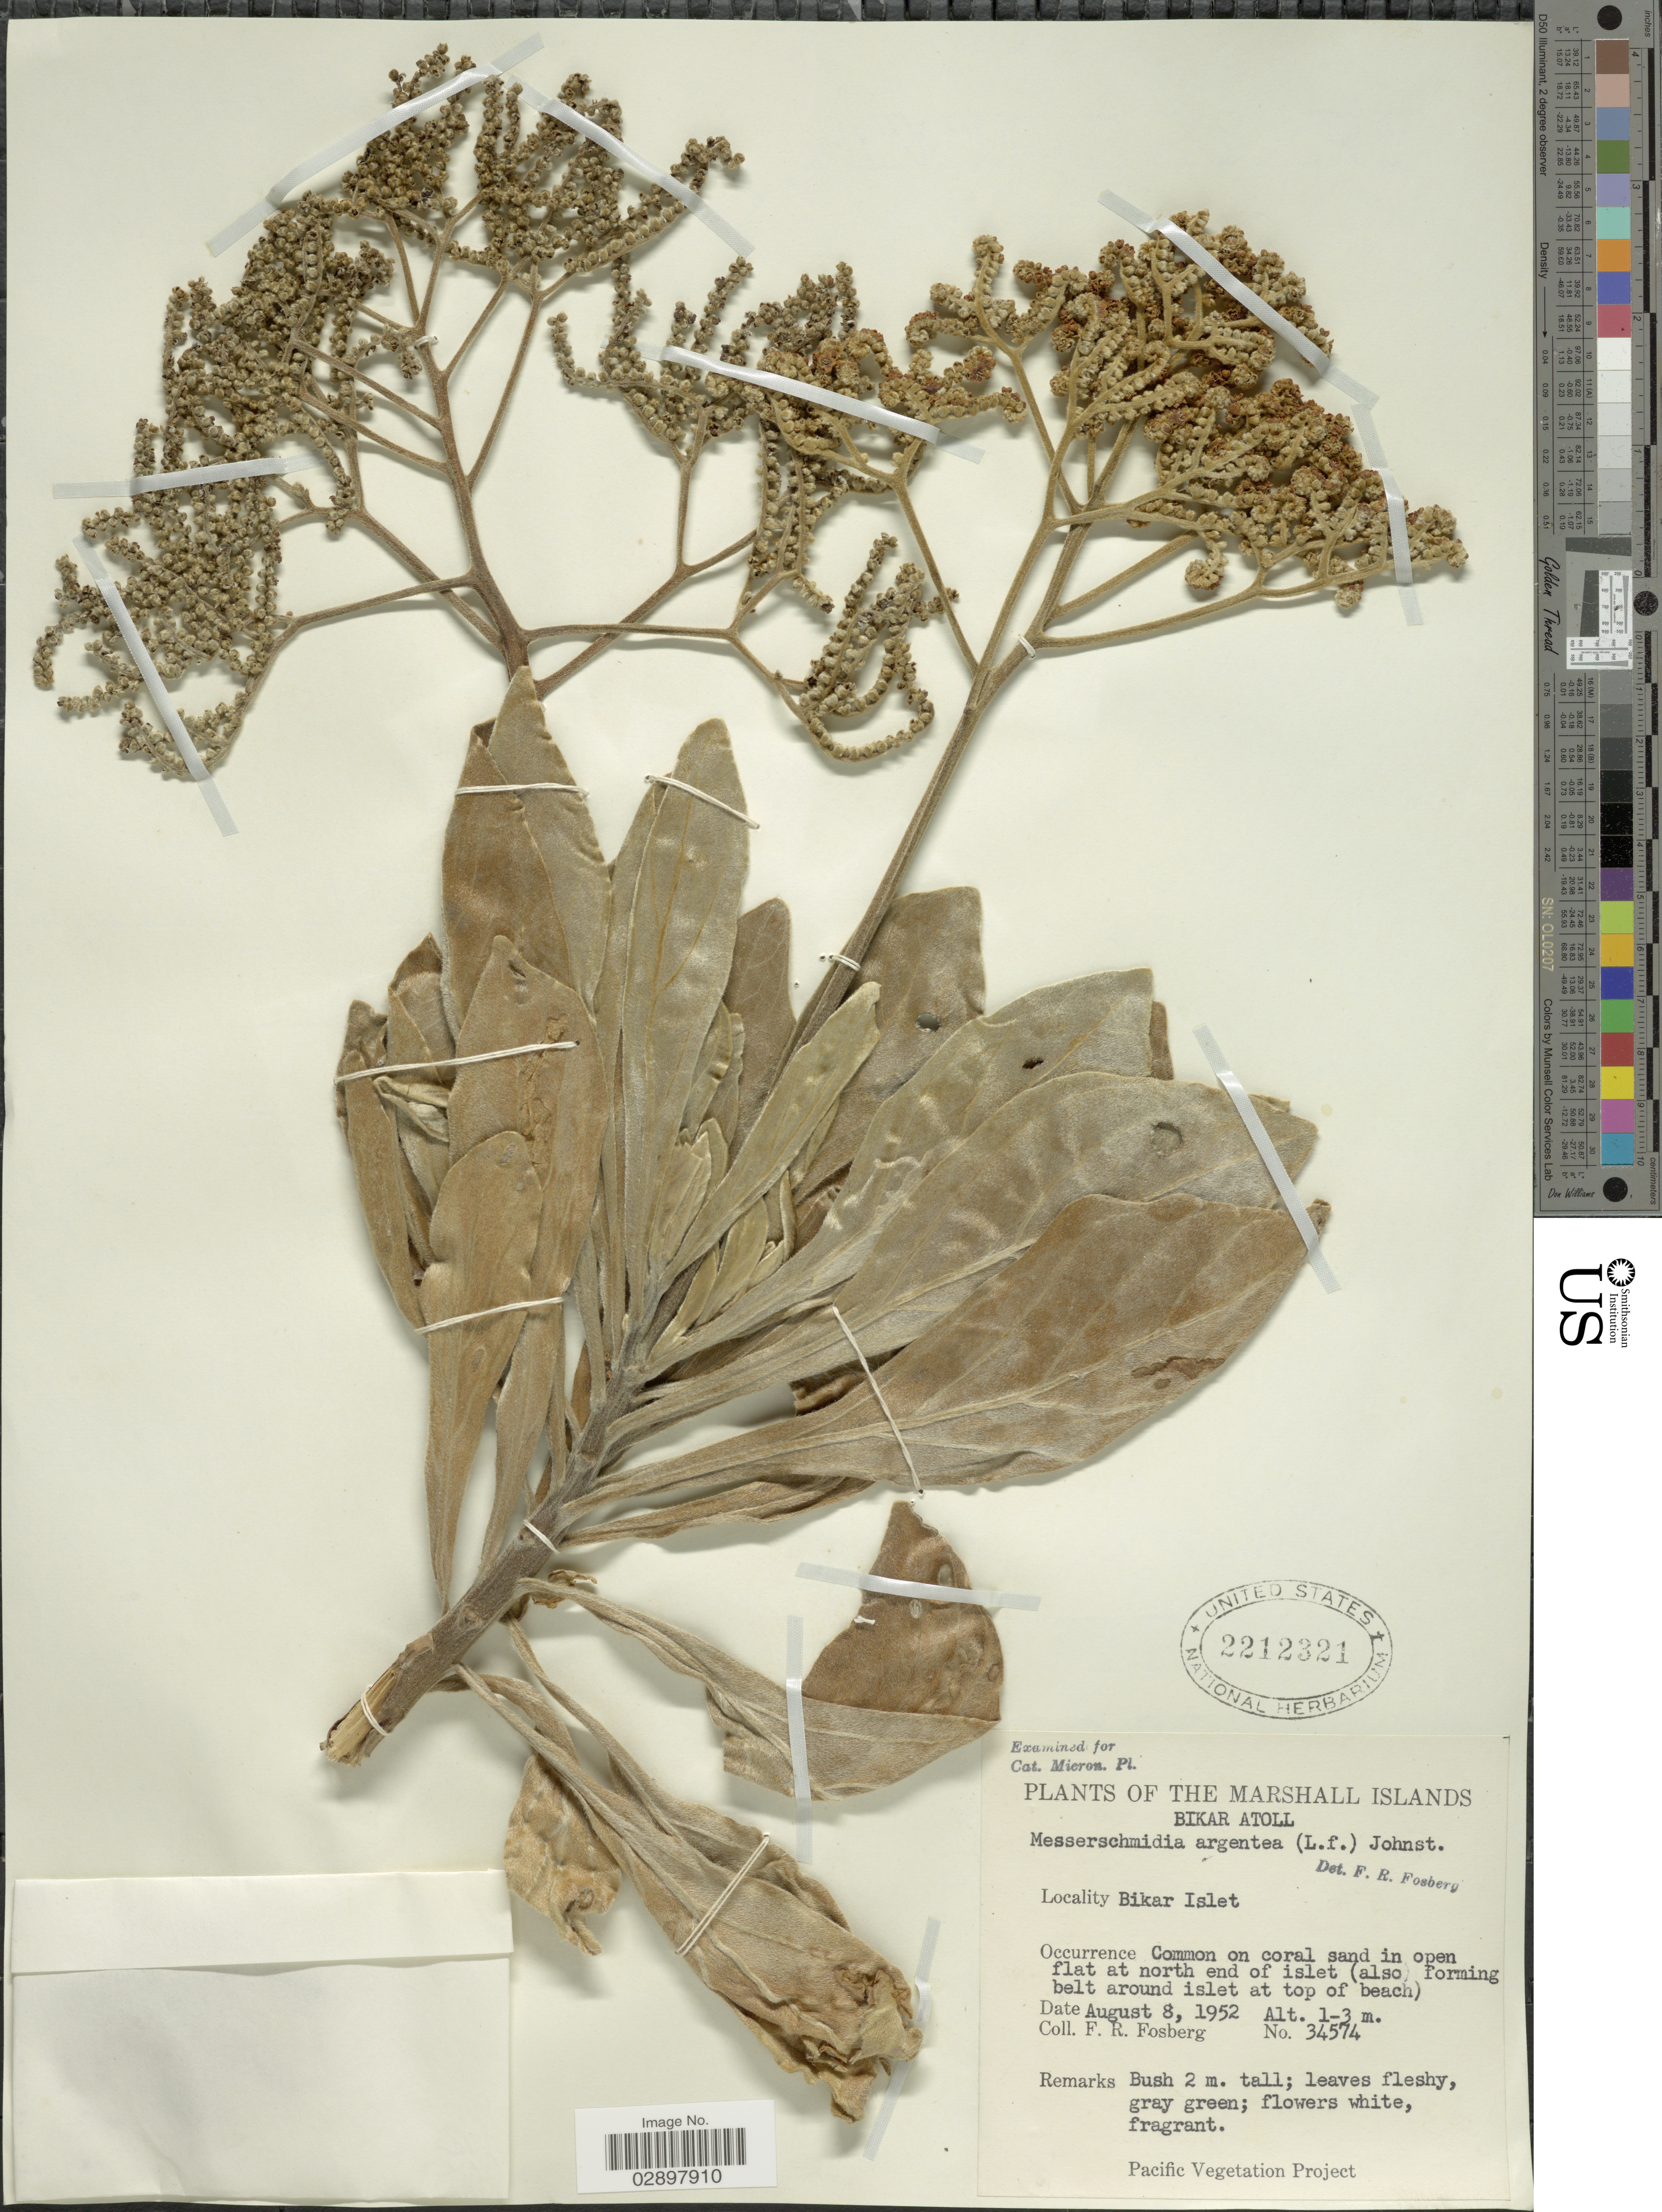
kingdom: Plantae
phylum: Tracheophyta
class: Magnoliopsida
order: Boraginales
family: Heliotropiaceae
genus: Heliotropium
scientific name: Heliotropium arboreum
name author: (Blanco) Mabberley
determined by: Wagner, W. L., (BOT), Smithsonian Institution - National Museum of Natural History (UNITED STATES)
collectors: F. R. Fosberg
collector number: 34574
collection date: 1952-08-08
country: Marshall Islands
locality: Bikar Atoll. Bikar Islet.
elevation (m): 1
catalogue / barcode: US 2212321